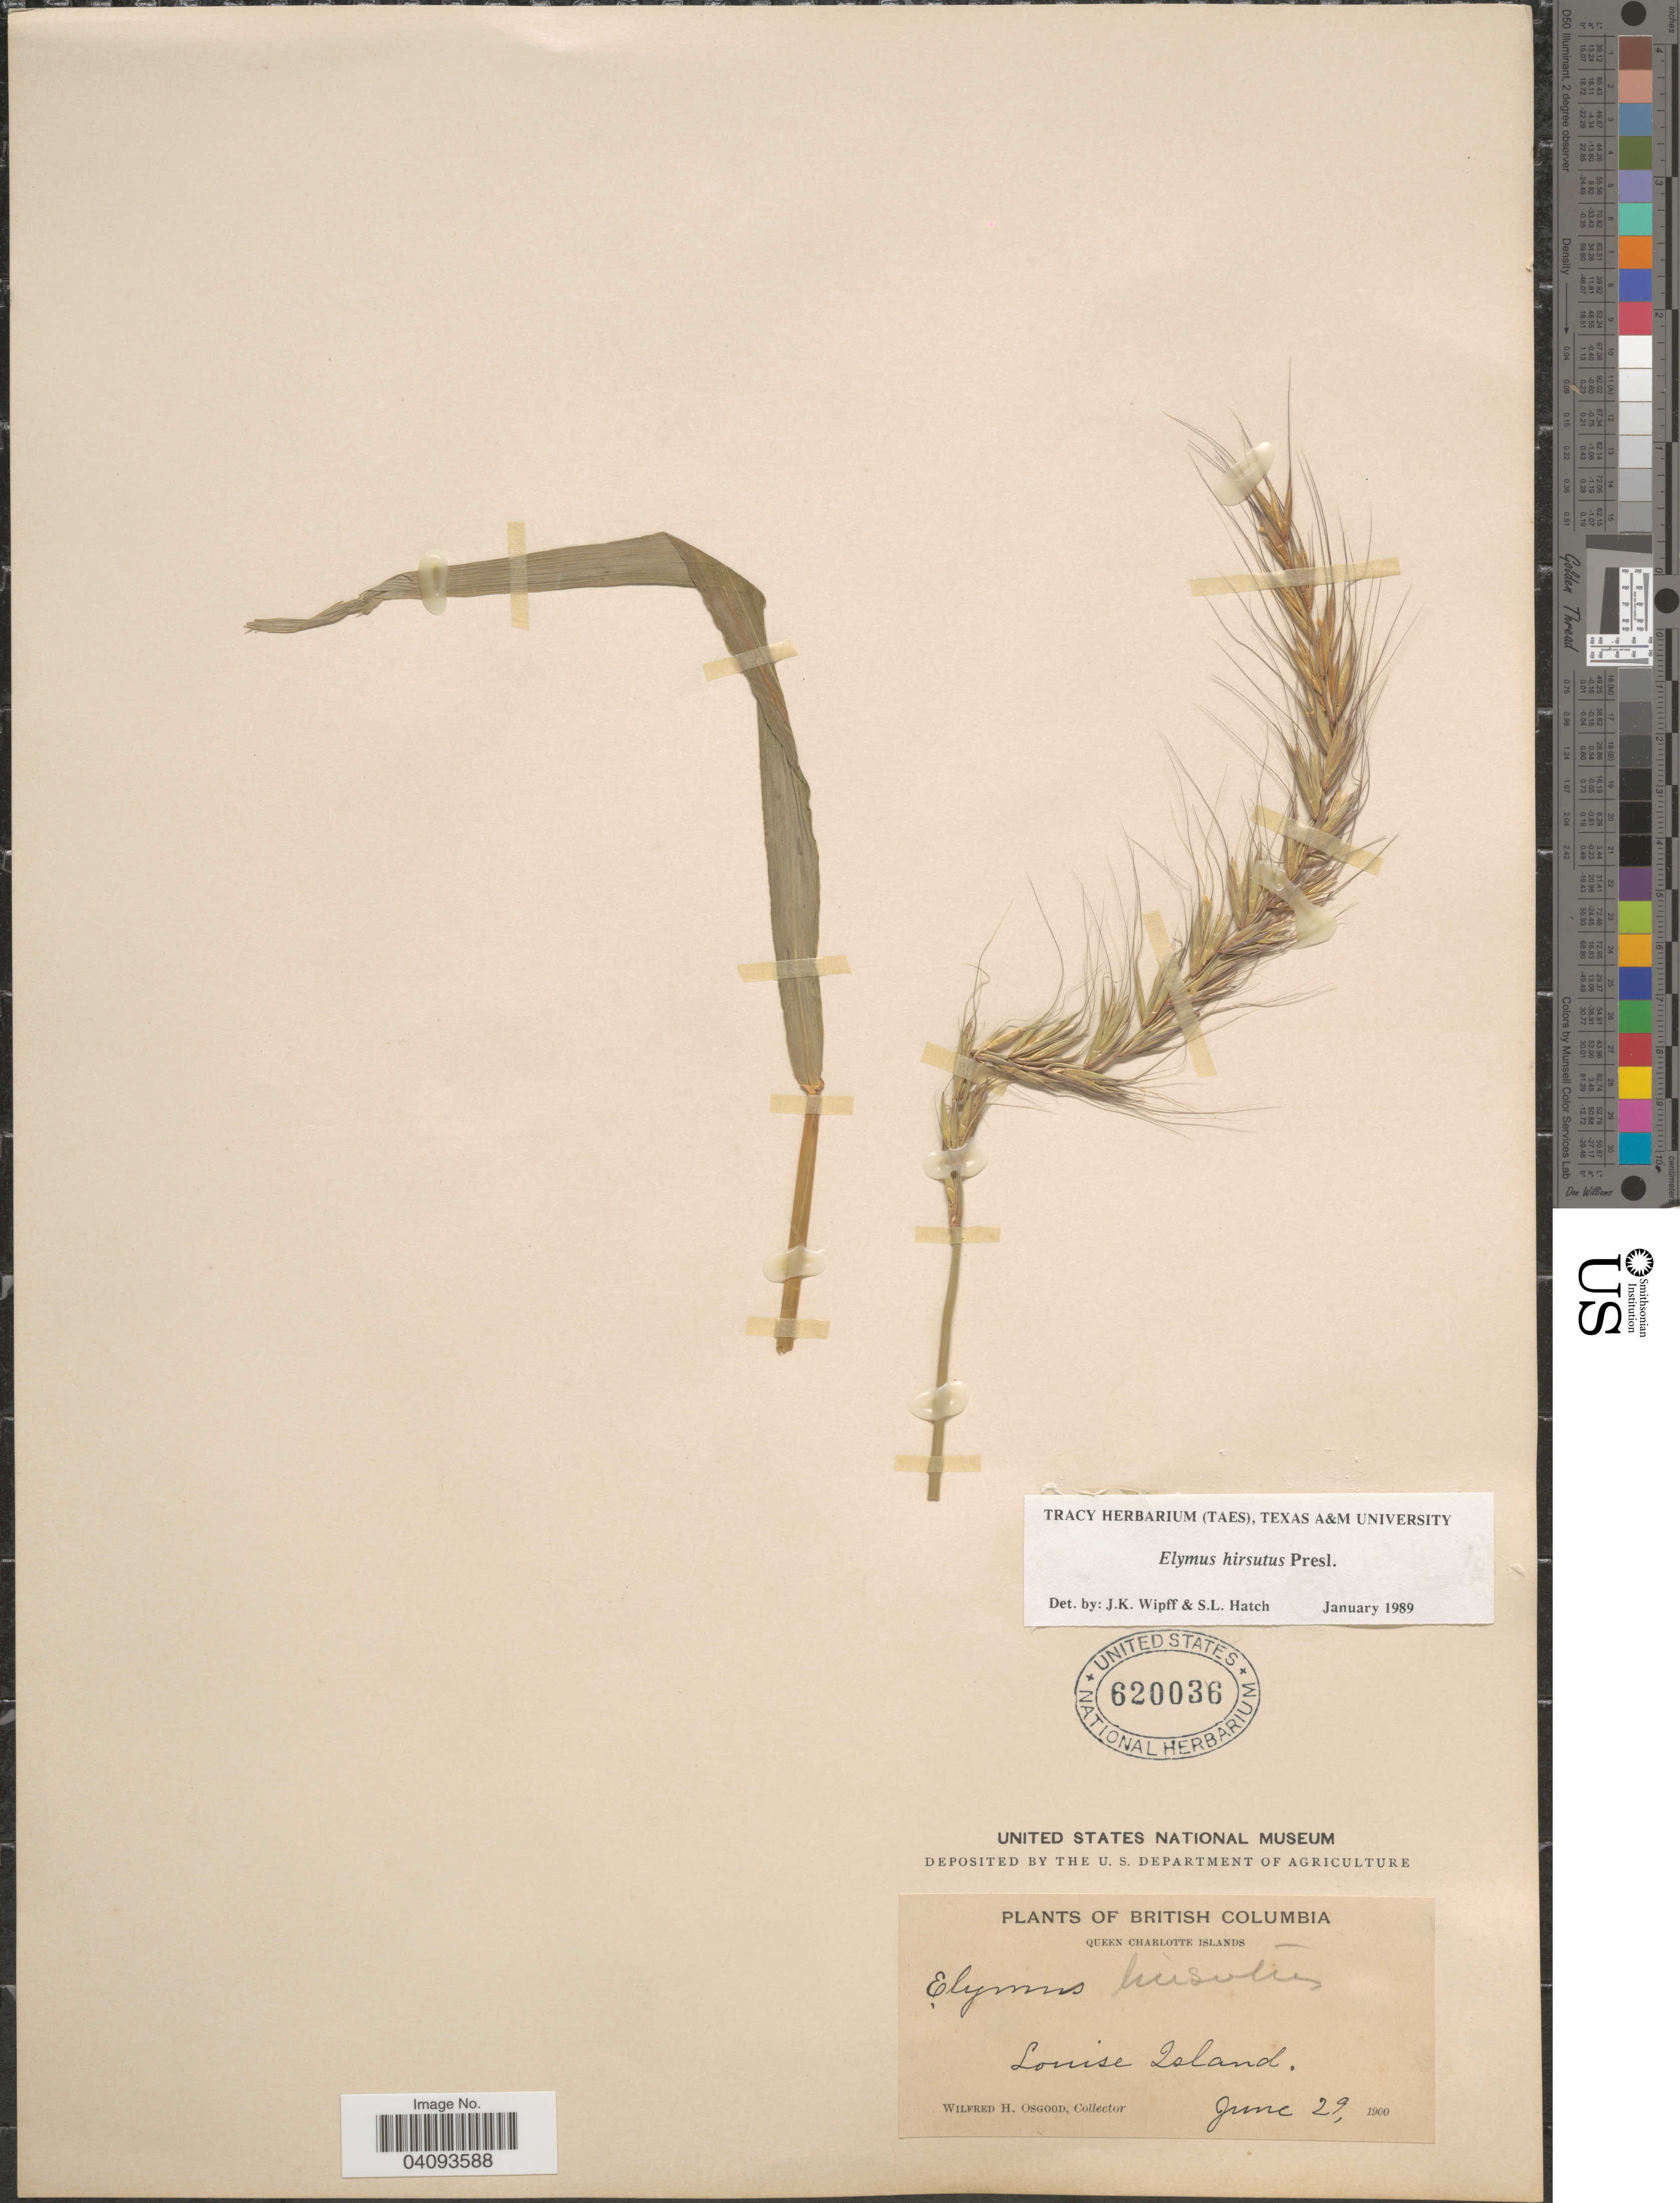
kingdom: Plantae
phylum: Tracheophyta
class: Liliopsida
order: Poales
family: Poaceae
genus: Elymus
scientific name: Elymus hirsutus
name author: J. Presl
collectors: W. Osgood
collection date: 1900-06-29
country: Canada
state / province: British Columbia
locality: Queen Charlotte Island. Louise Island.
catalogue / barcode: US 620036